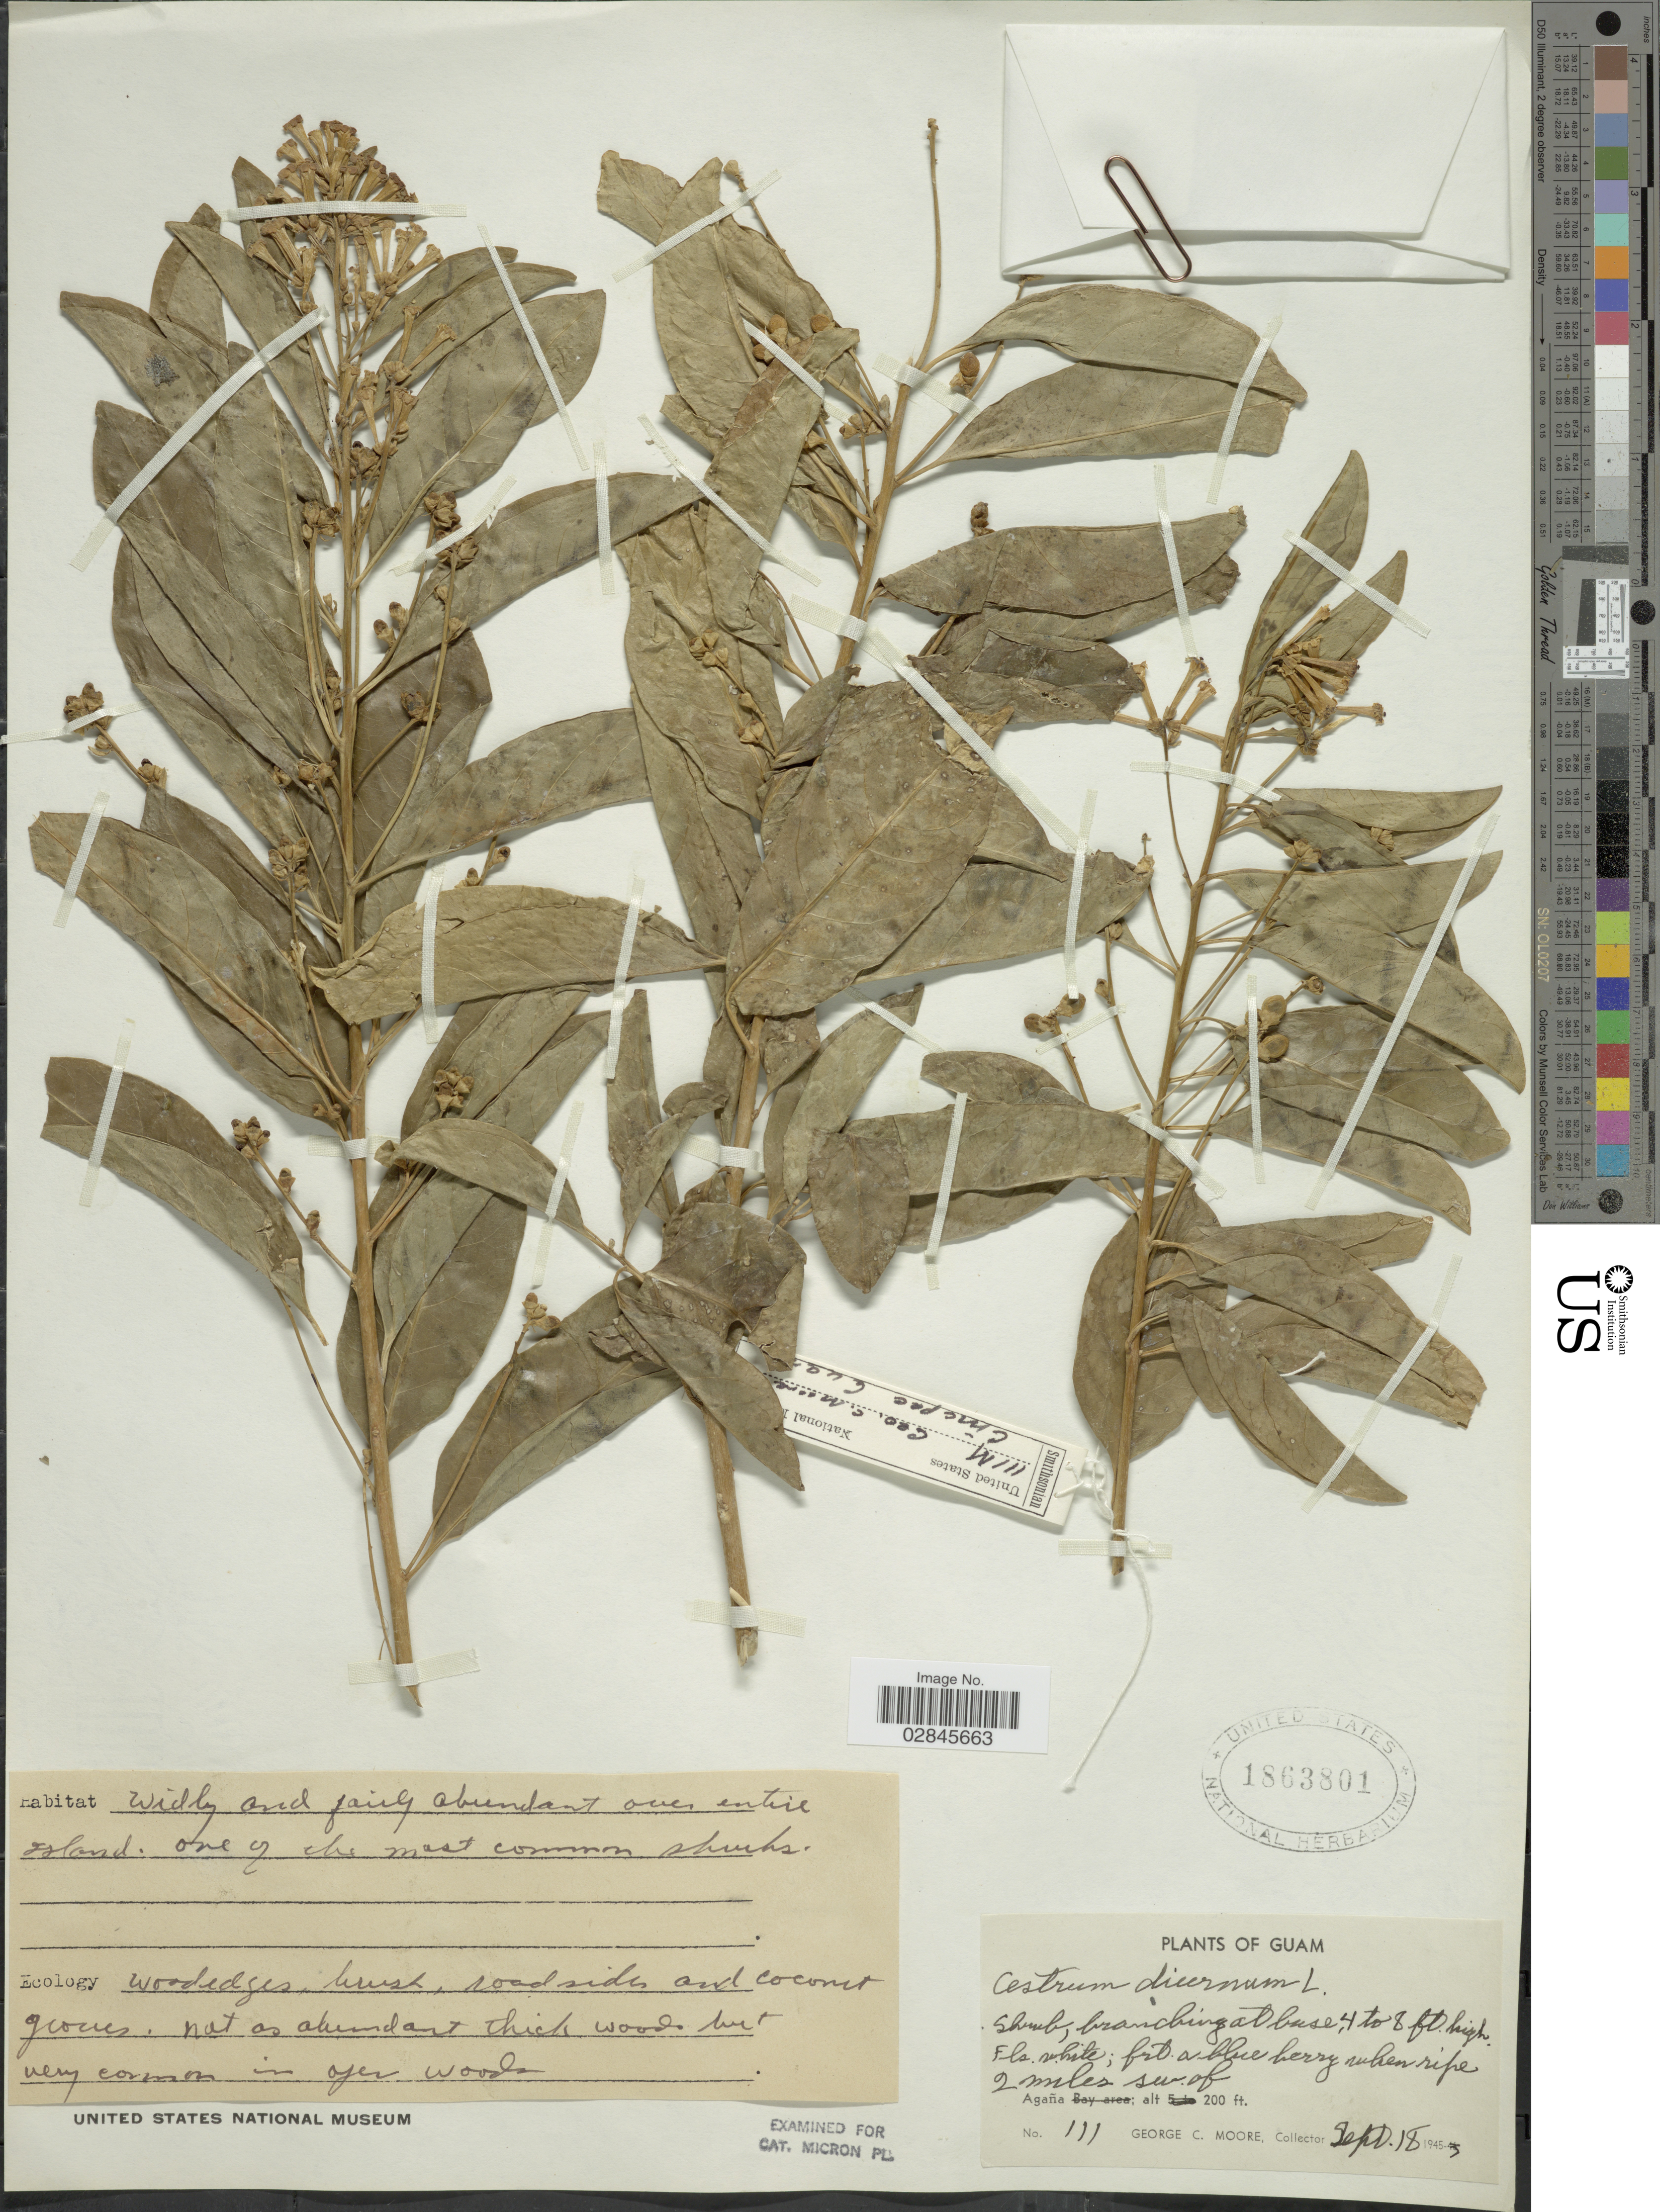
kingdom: Plantae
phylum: Tracheophyta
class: Magnoliopsida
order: Solanales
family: Solanaceae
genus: Cestrum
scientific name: Cestrum diurnum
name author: L.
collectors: G. C. Moore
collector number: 111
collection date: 1945-09-18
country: Guam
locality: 2 miles sw. of Agaña.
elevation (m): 61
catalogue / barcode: US 1863801